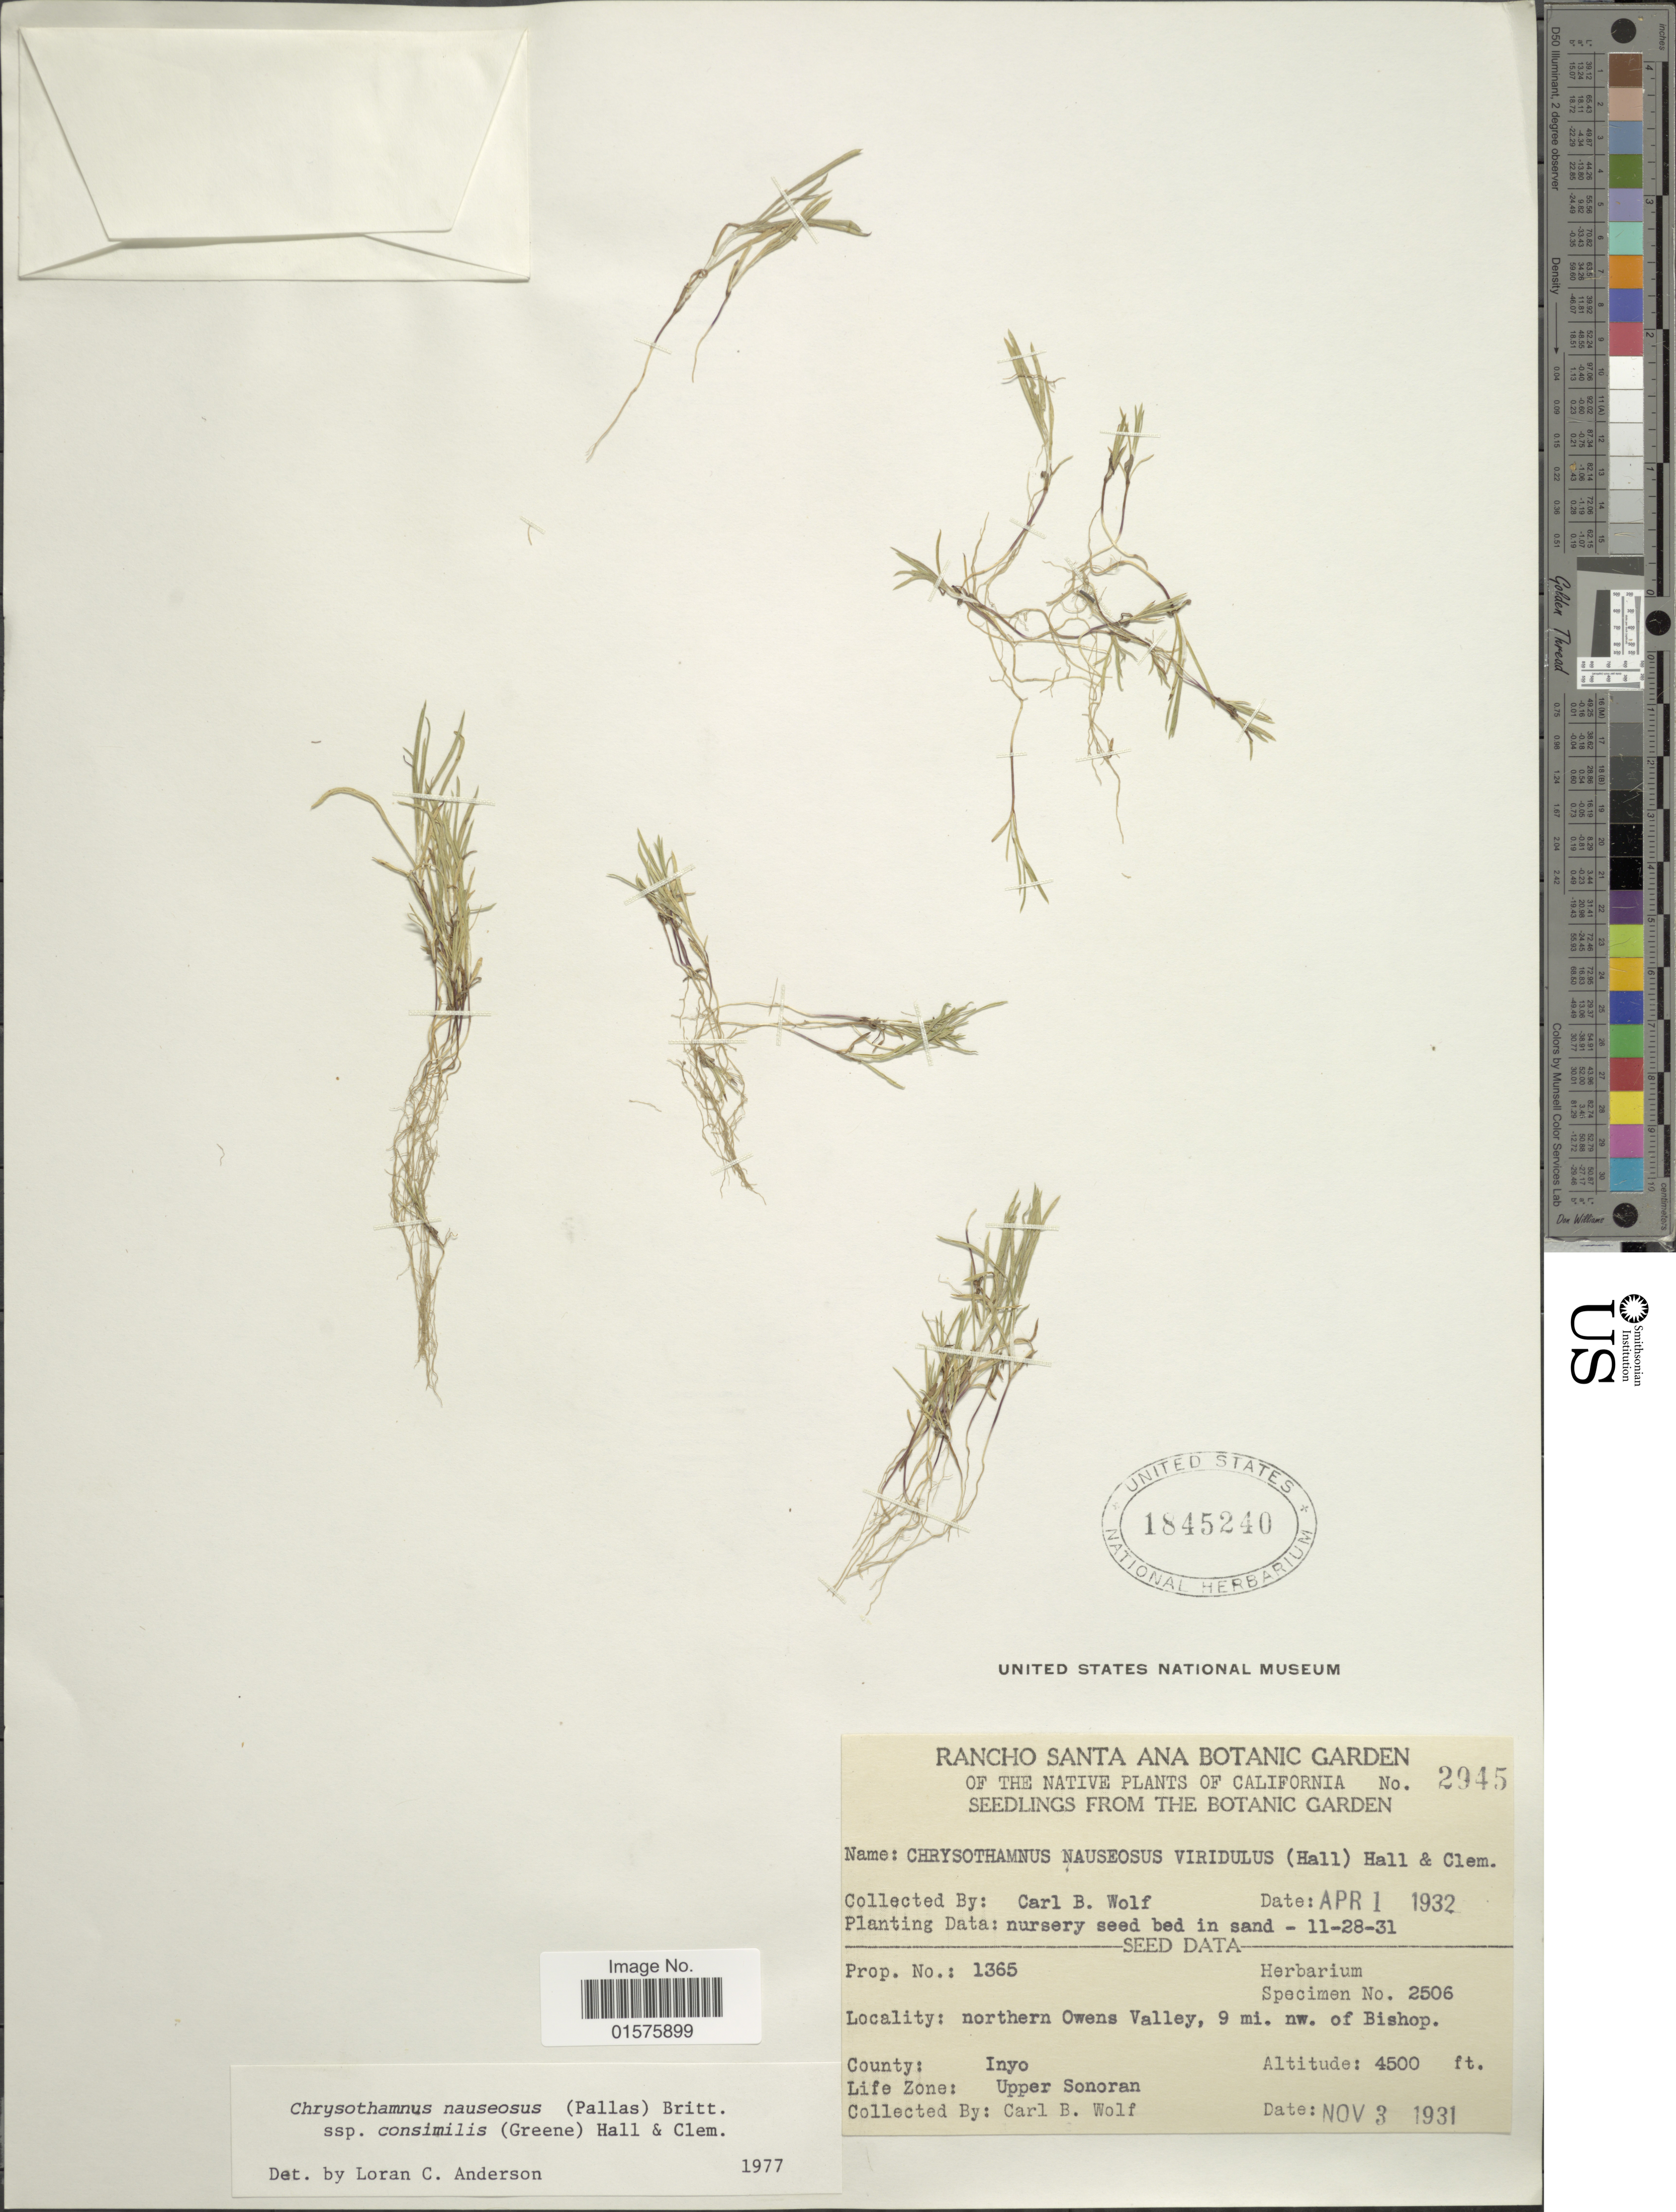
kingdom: Plantae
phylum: Tracheophyta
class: Magnoliopsida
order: Asterales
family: Asteraceae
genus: Ericameria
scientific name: Ericameria nauseosa var. oreophila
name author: (A. Nelson) G.L. Nesom & G.I. Baird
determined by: Urbatsch, Lowell E., Curator (LSU), Louisiana State University (UNITED STATES)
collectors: C. B. Wolf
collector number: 1365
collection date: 1931-11-03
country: United States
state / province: California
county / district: Inyo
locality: Rancho Santa Ana, the Native Plants of California, northern Owens Valley, 9 mi. nw. of Vishop. County: Inyo.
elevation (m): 137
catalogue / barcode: US 1845240